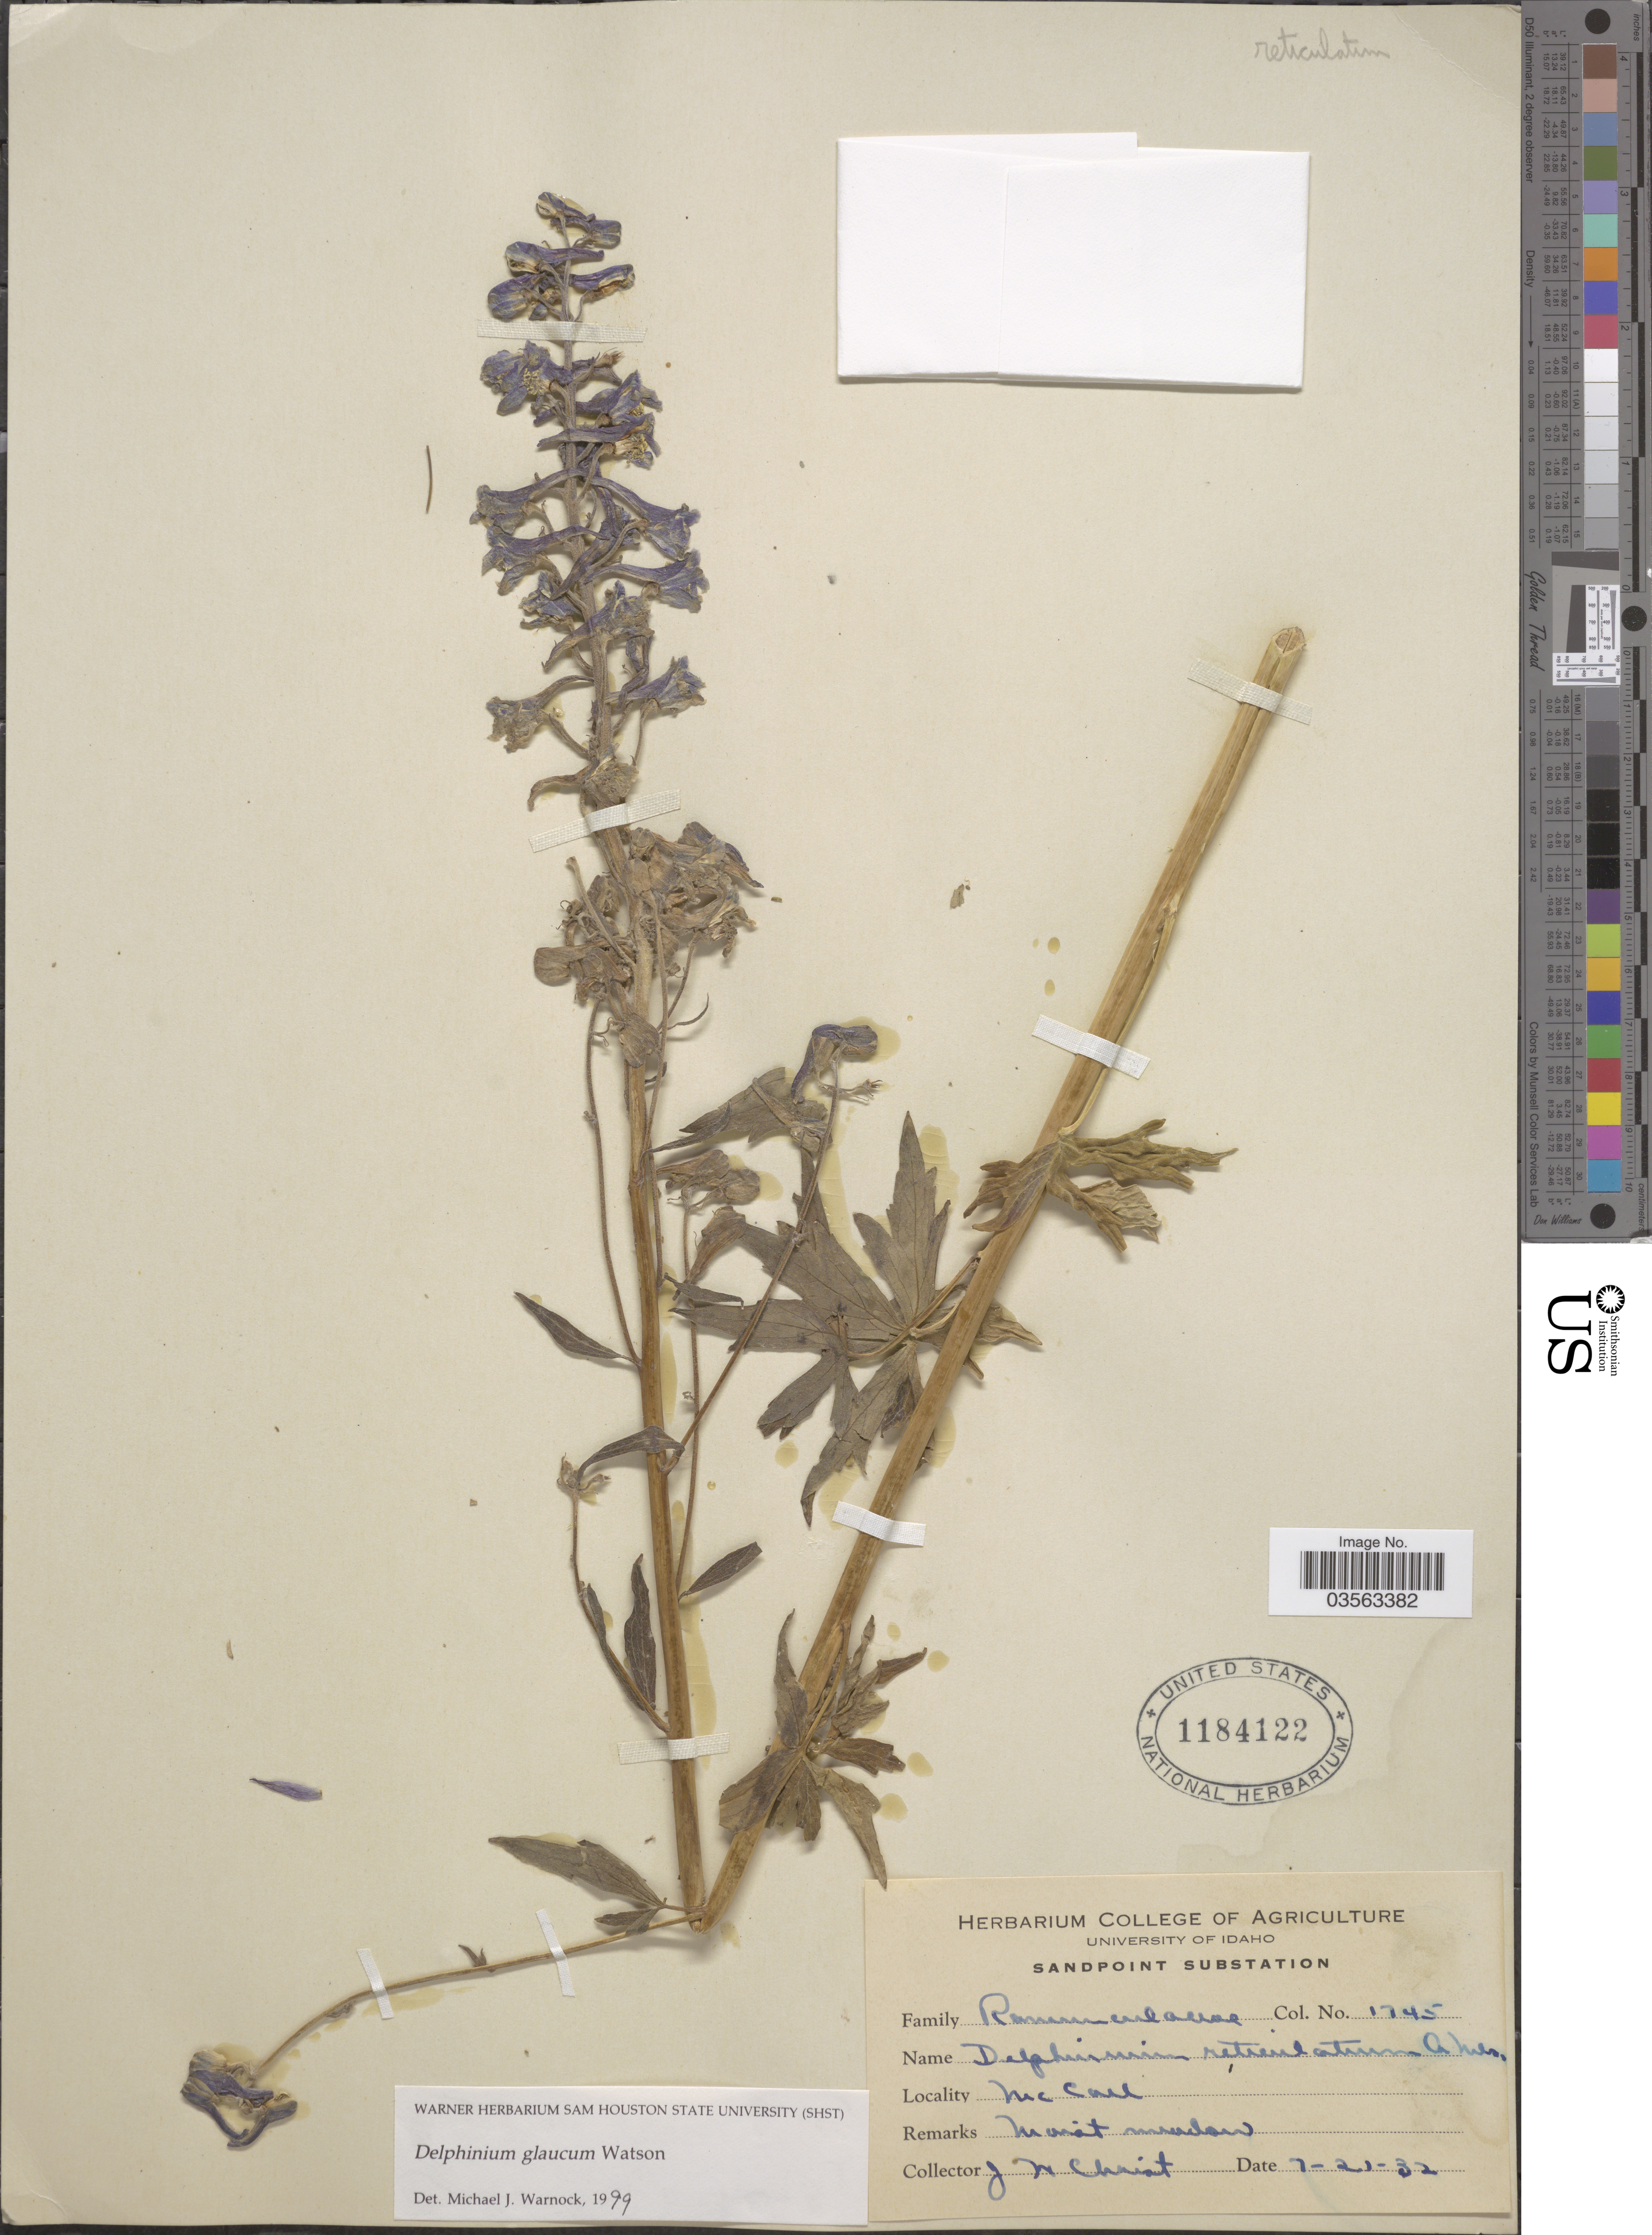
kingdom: Plantae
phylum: Tracheophyta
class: Magnoliopsida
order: Ranunculales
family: Ranunculaceae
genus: Delphinium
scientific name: Delphinium glaucum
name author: S. Watson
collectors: J. H. Christ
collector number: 1745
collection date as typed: Transcribed d/m/y: 21/7/32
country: United States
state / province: Idaho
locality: McCall.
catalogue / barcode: US 1184122